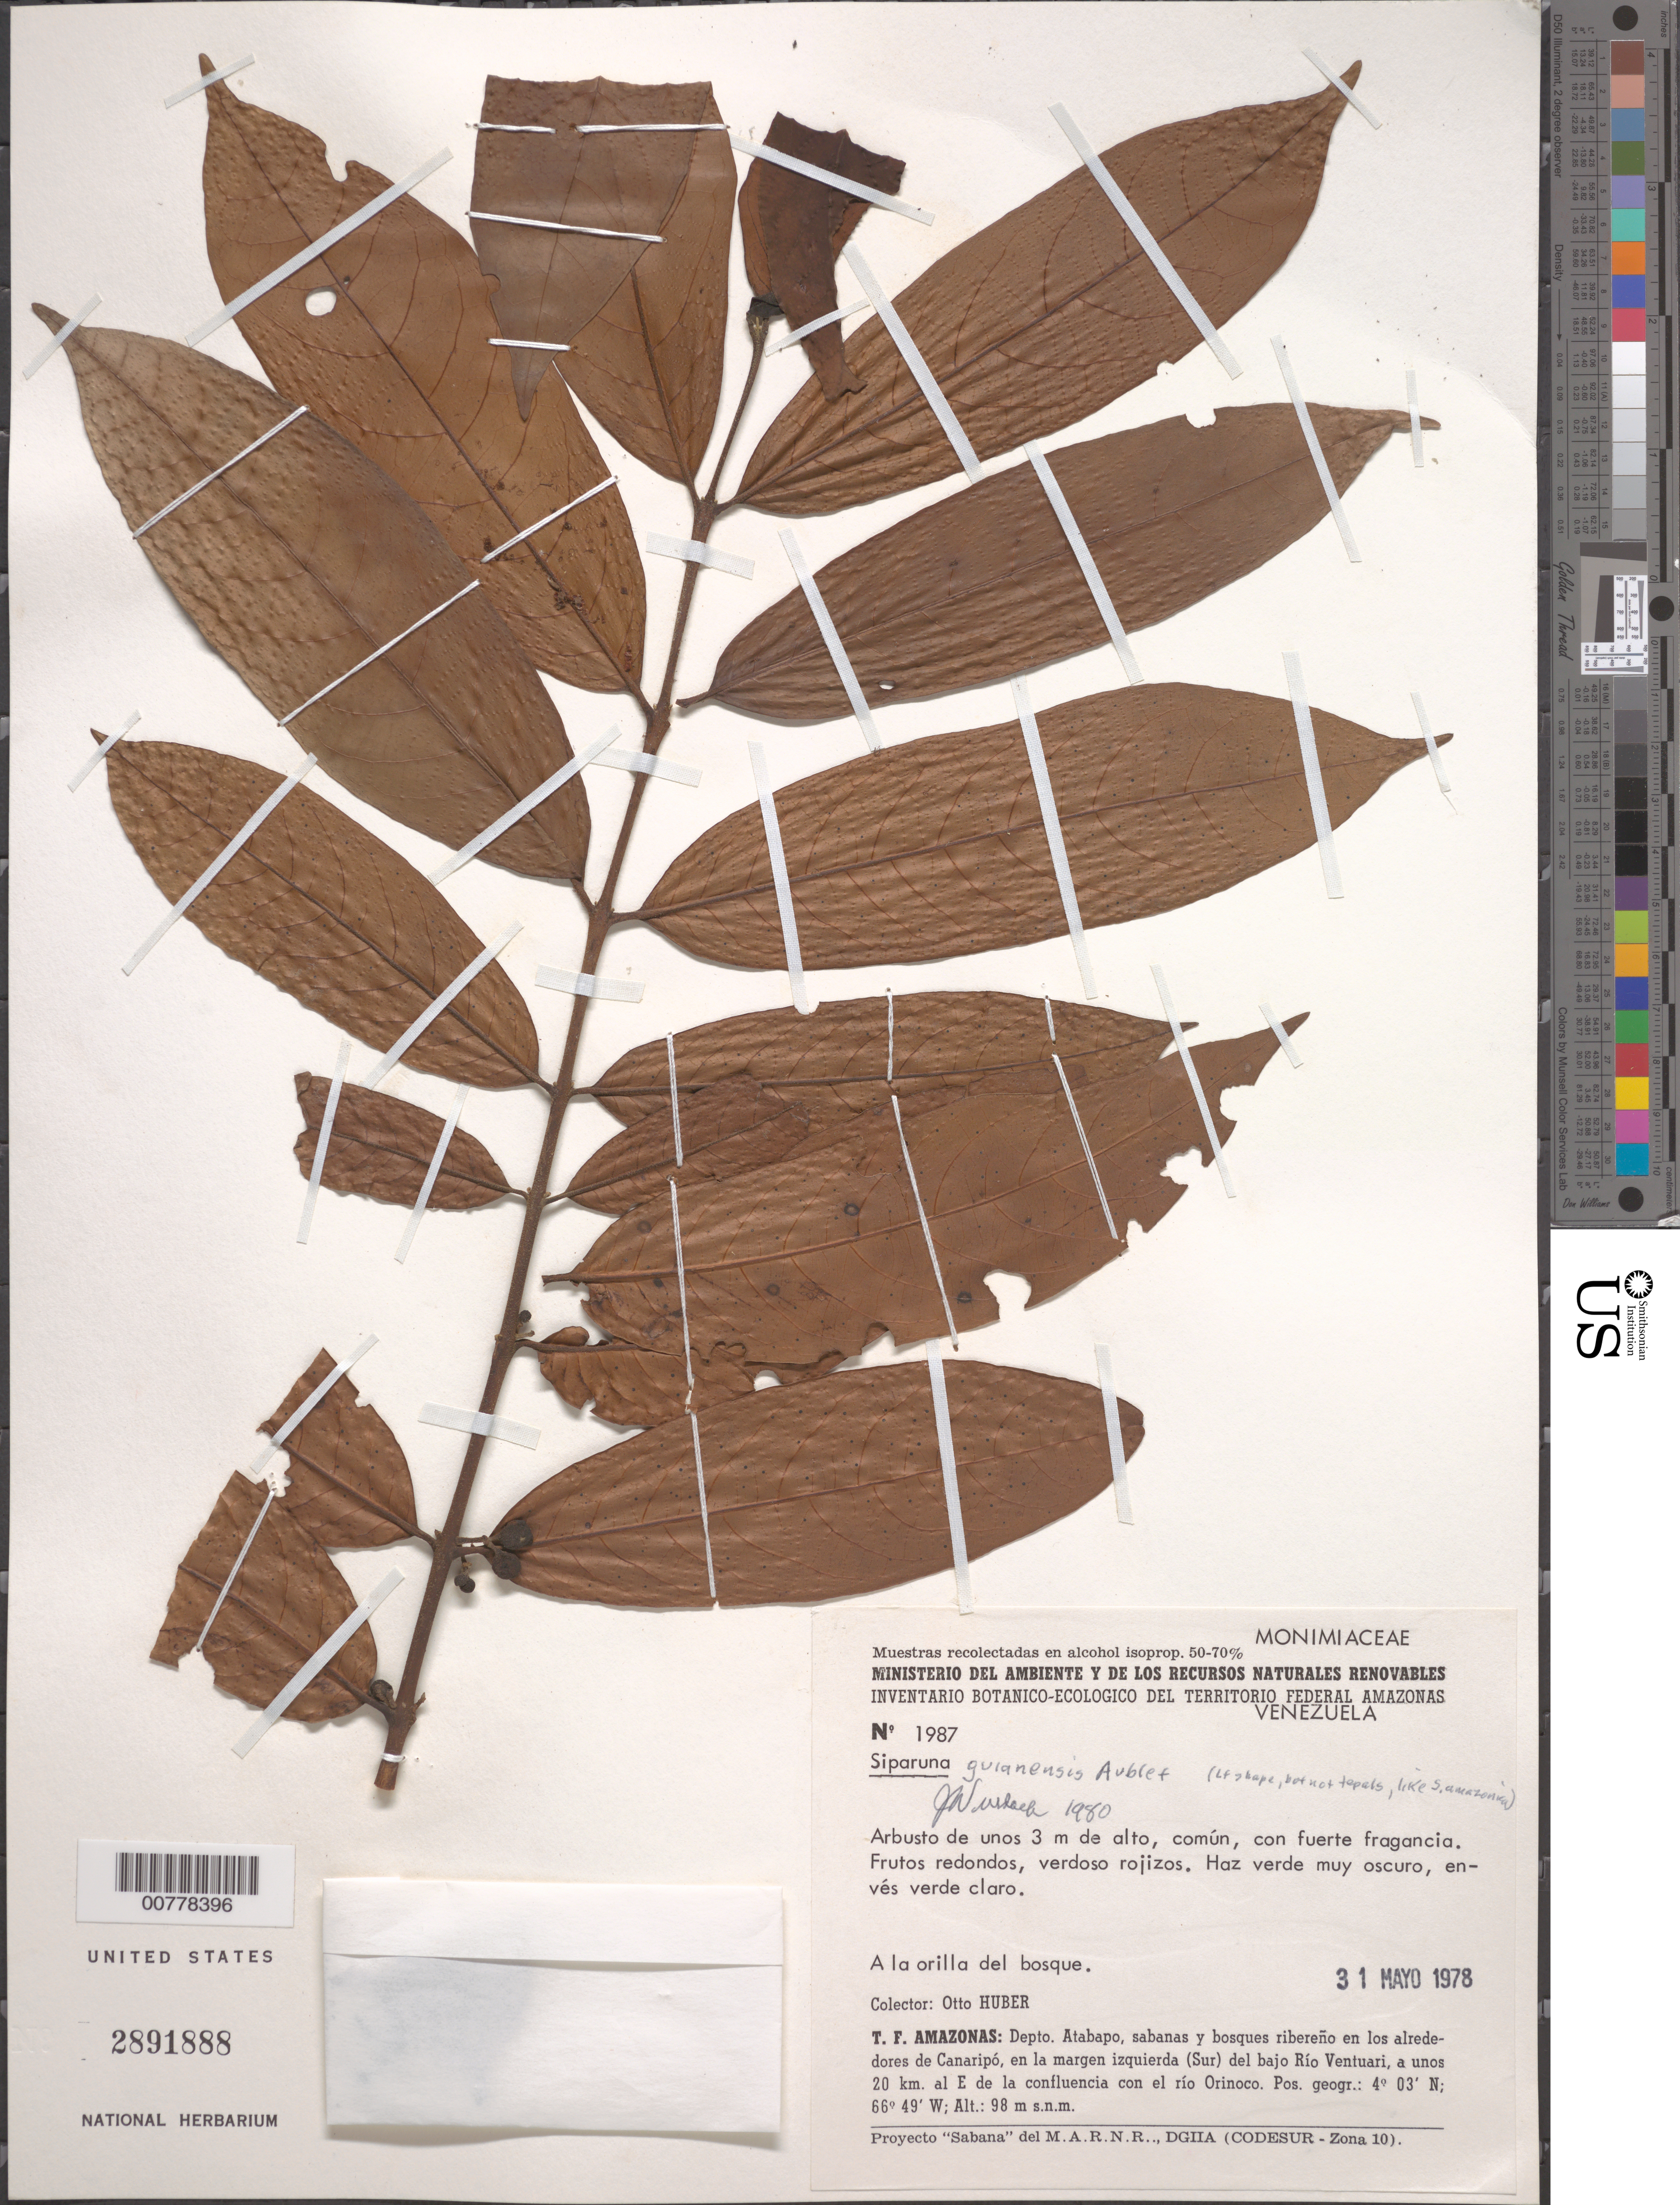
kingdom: Plantae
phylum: Tracheophyta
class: Magnoliopsida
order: Laurales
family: Siparunaceae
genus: Siparuna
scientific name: Siparuna guianensis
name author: Aubl.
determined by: Wurdack, John J., (US), US (UNITED STATES)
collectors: O. Huber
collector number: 1987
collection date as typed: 31-May-78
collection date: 1978-05-31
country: Venezuela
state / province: Amazonas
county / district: Atabapo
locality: Canaripó, S del Bajo Río Ventuari, 20 km E de la confluencia con el Río Orinoco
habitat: Sabanas y bosques ribereno; en la orilla del bosque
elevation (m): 98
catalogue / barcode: US 2891888